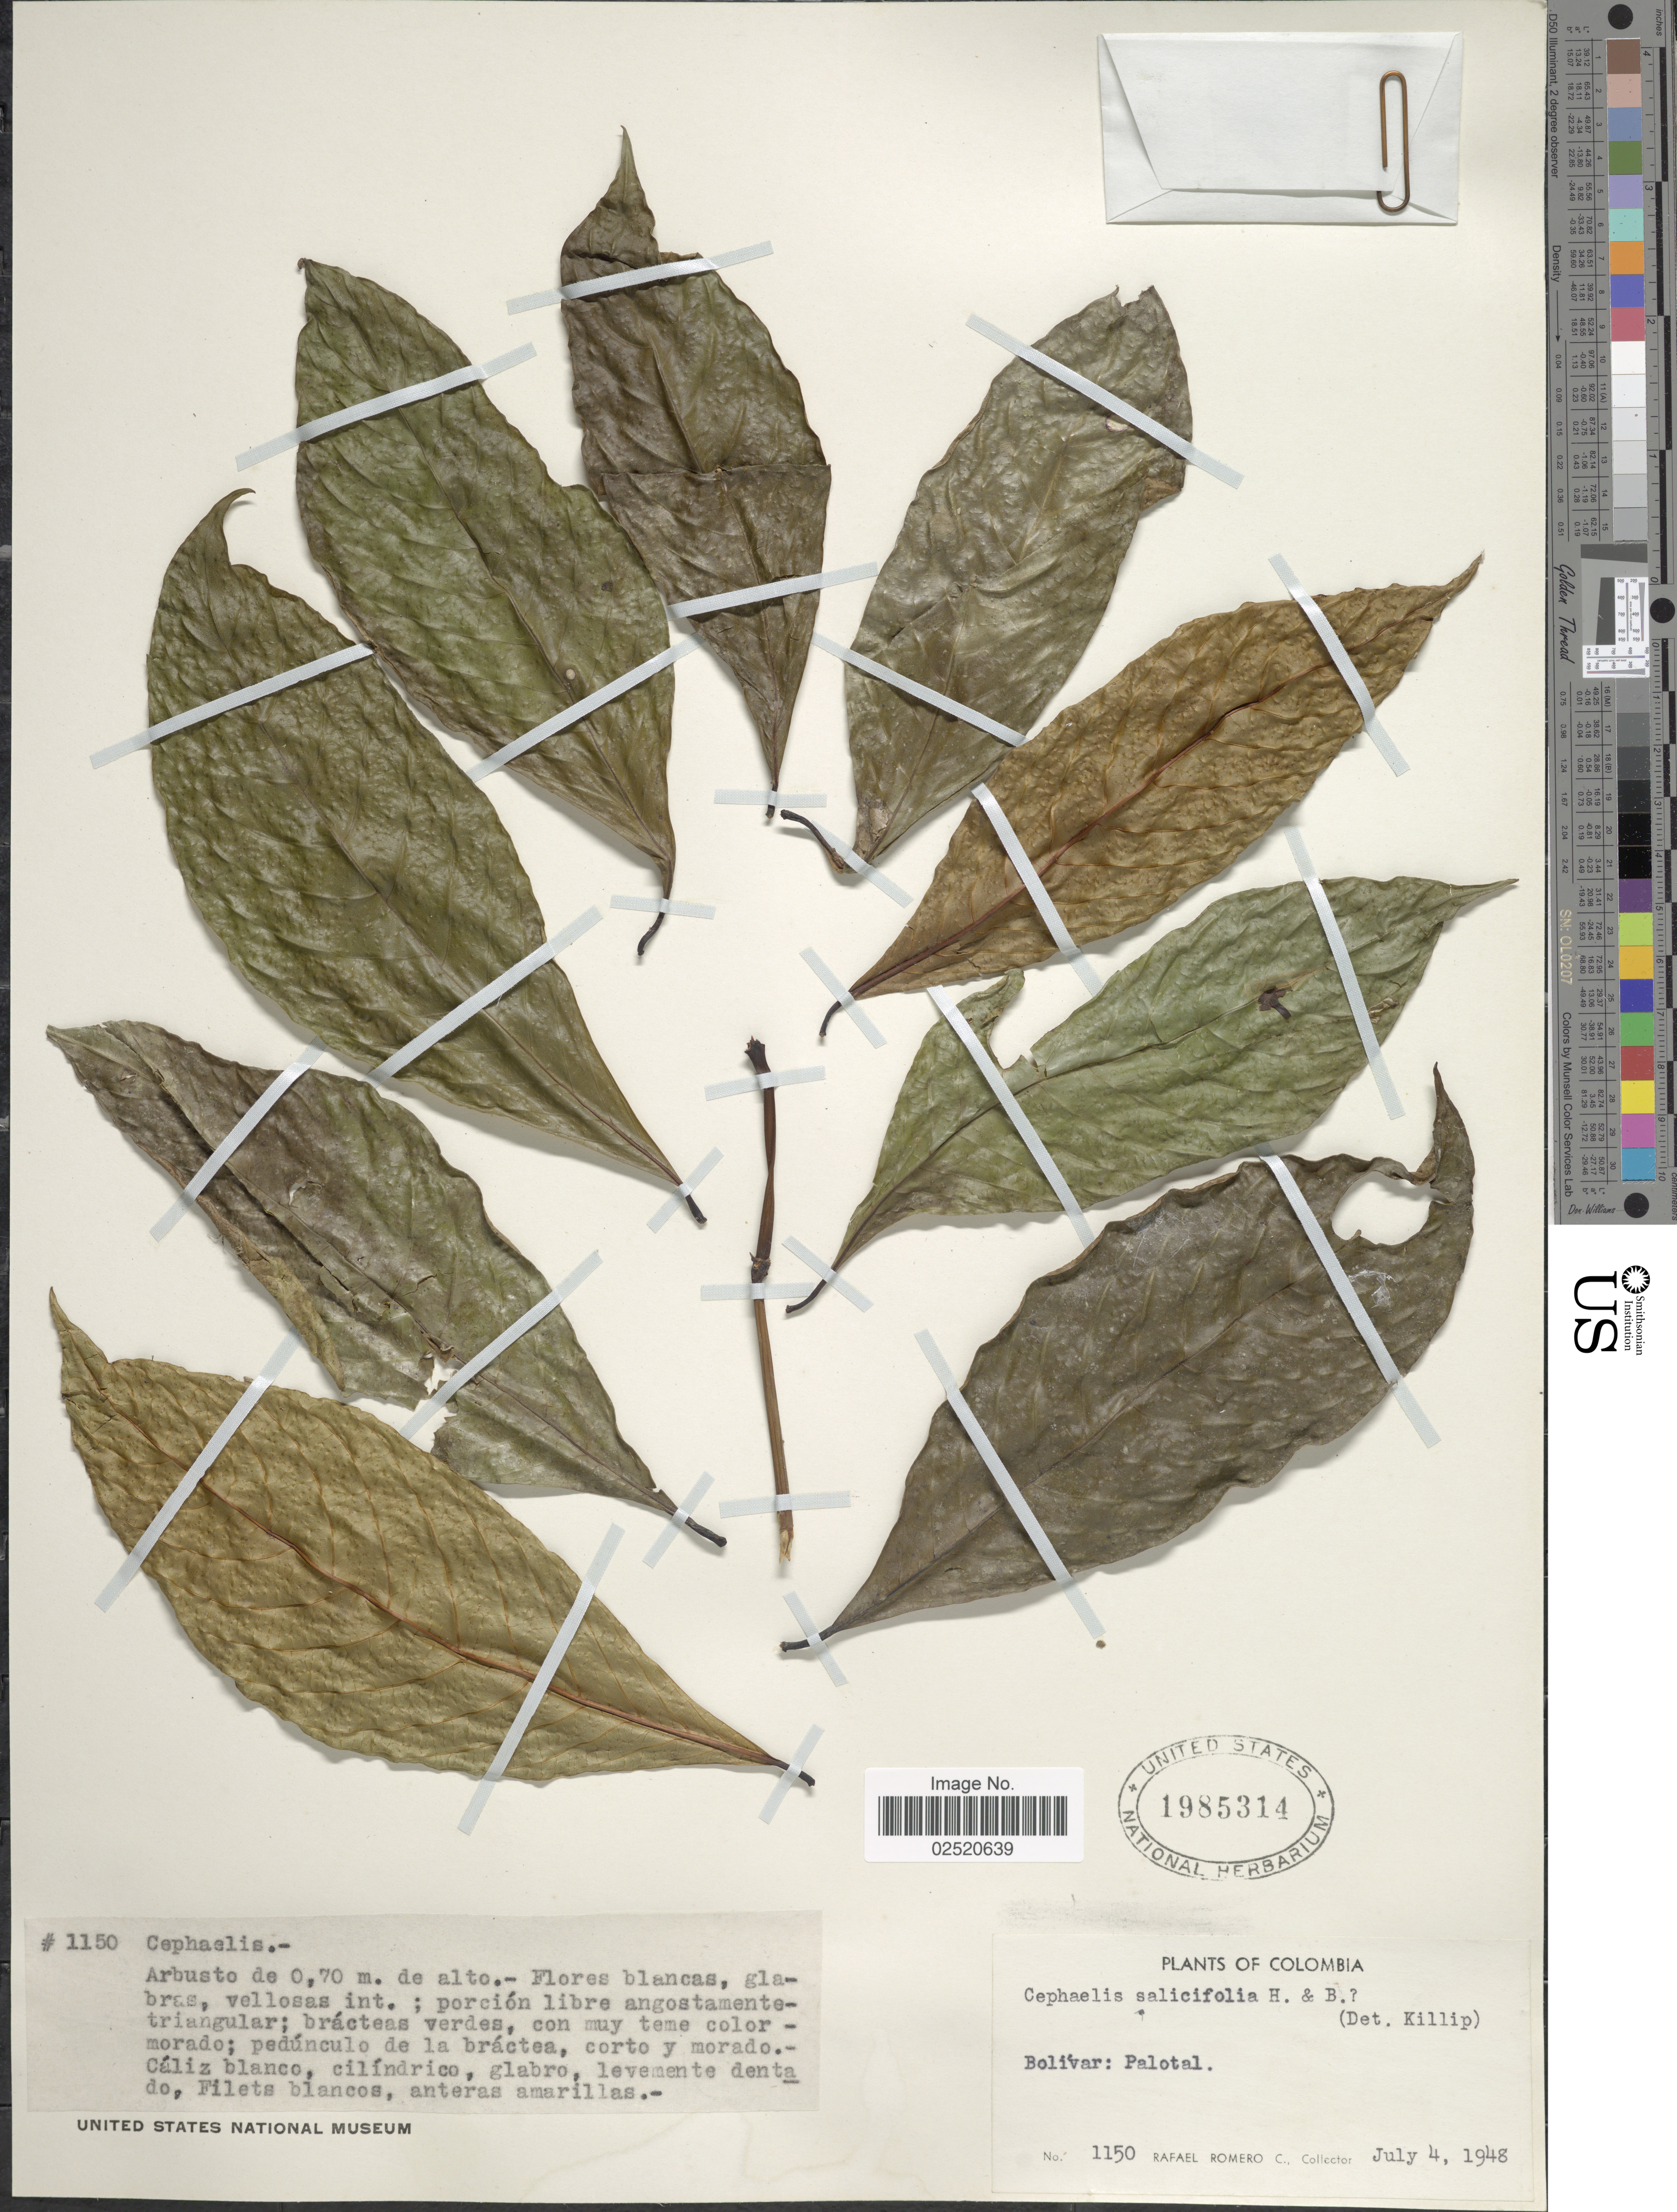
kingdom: Plantae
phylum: Tracheophyta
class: Magnoliopsida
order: Gentianales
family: Rubiaceae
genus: Psychotria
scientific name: Psychotria sp.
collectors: R. Romero Castañeda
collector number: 1150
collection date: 1948-07-04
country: Colombia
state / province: Bolívar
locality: Palotal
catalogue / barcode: US 1985314